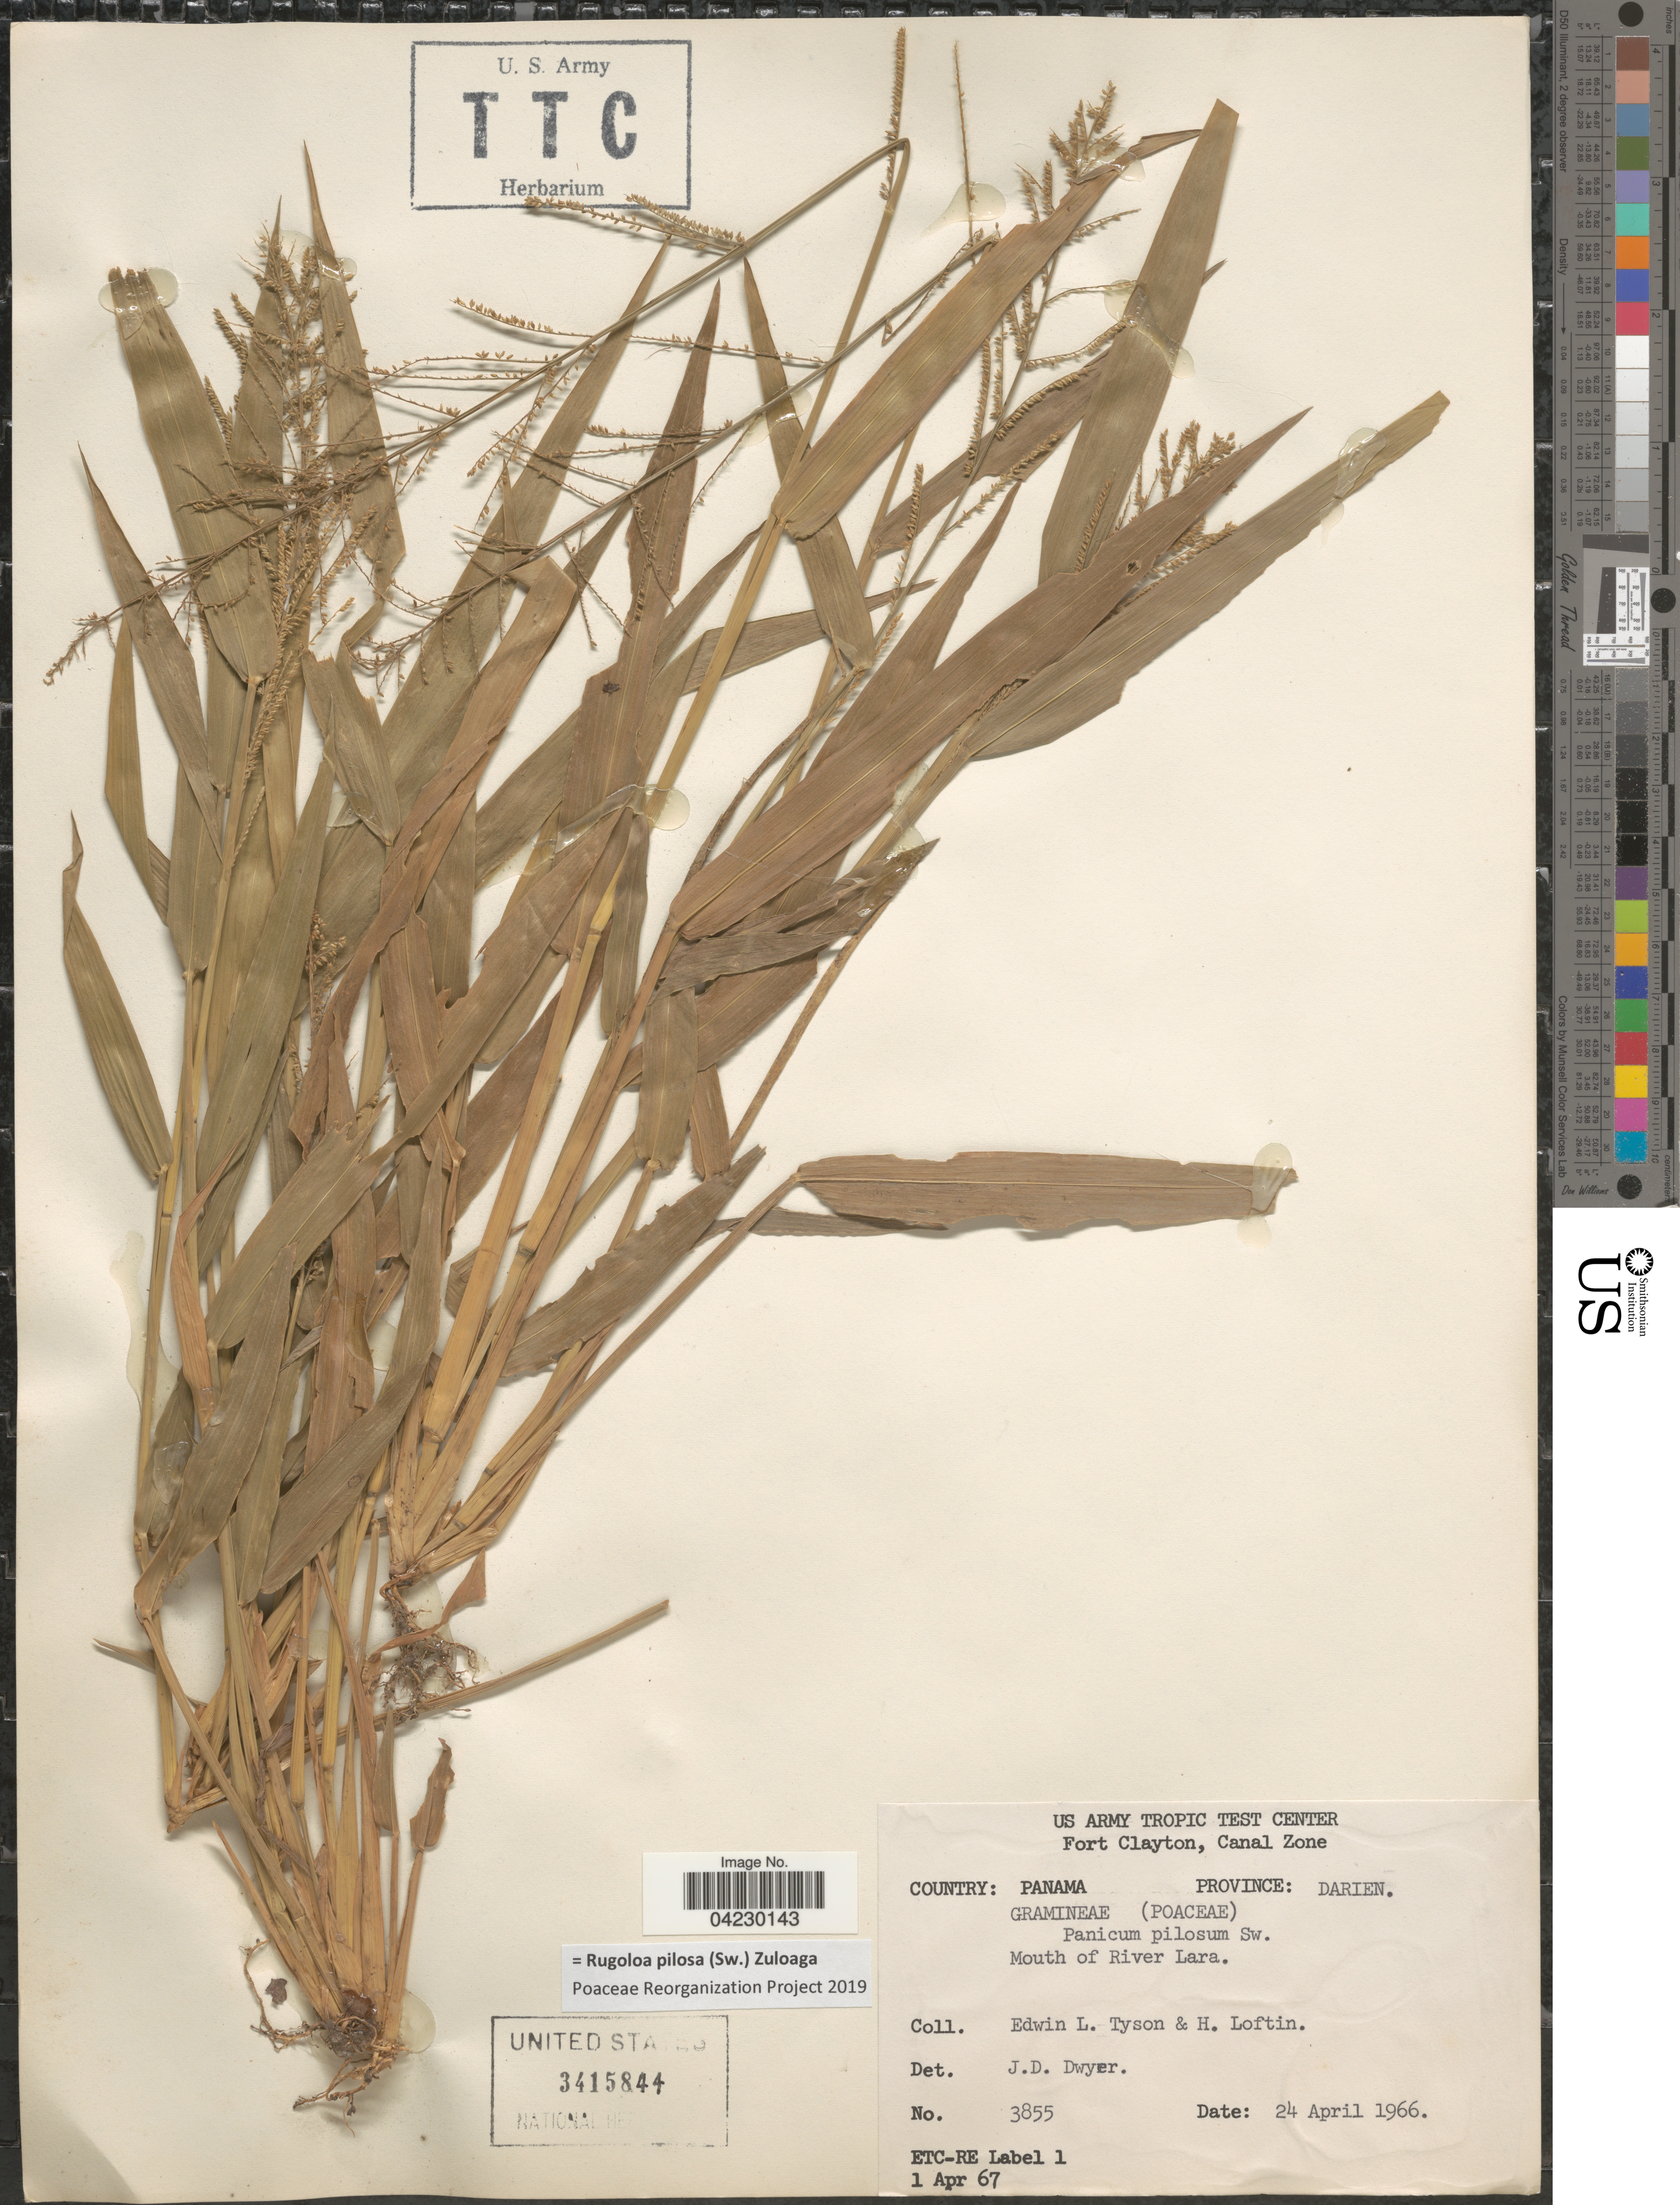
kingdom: Plantae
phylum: Tracheophyta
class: Liliopsida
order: Poales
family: Poaceae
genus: Rugoloa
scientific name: Rugoloa pilosa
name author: (Sw.) Zuloaga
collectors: E. L. Tyson & H. Loftin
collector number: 3855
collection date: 1966-04-24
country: Panama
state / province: Darien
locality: Fort Clayton, Canal Zone. Mouth of River Lara.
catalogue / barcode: US 3415844